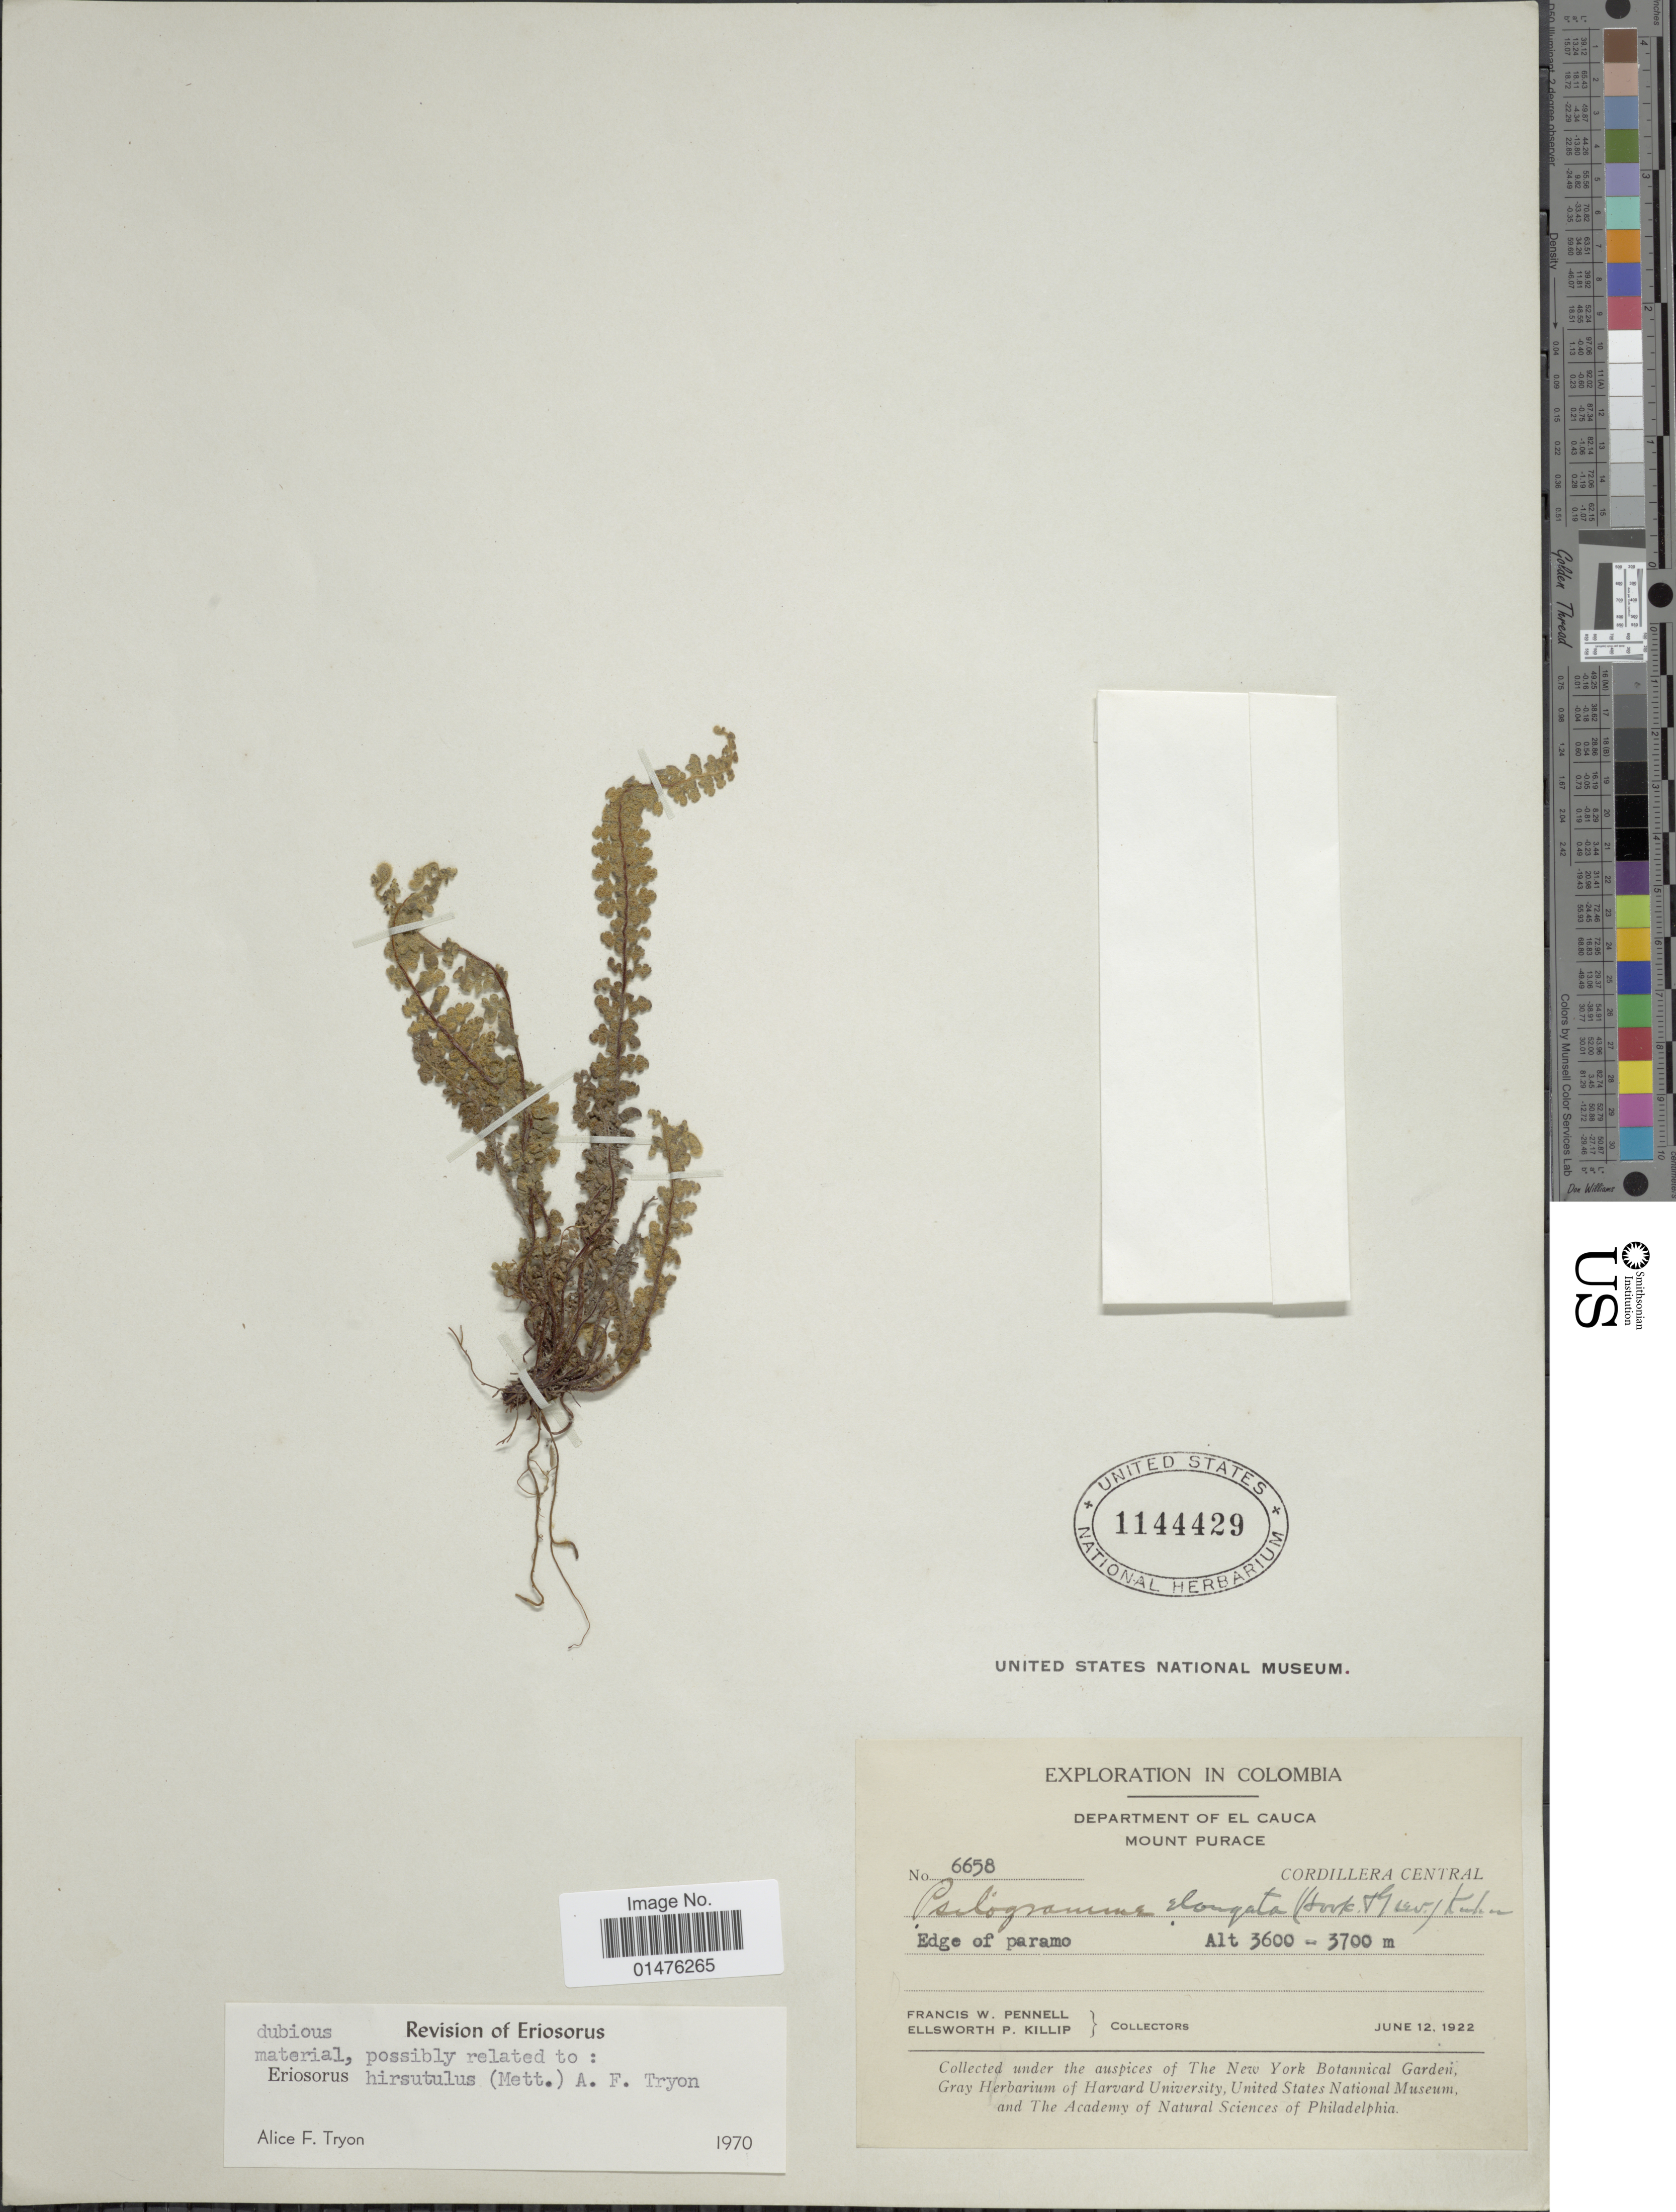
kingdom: Plantae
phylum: Tracheophyta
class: Polypodiopsida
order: Polypodiales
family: Pteridaceae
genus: Jamesonia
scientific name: Jamesonia hirsutula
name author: (Mett.) Christenh.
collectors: F. W. Pennell & E. P. Killip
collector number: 6658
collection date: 1922-06-12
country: Colombia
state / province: Cauca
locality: Department of El Cauca Mount Purace, Cordillera Central, Edge of paramo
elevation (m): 3600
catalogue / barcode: US 1144429